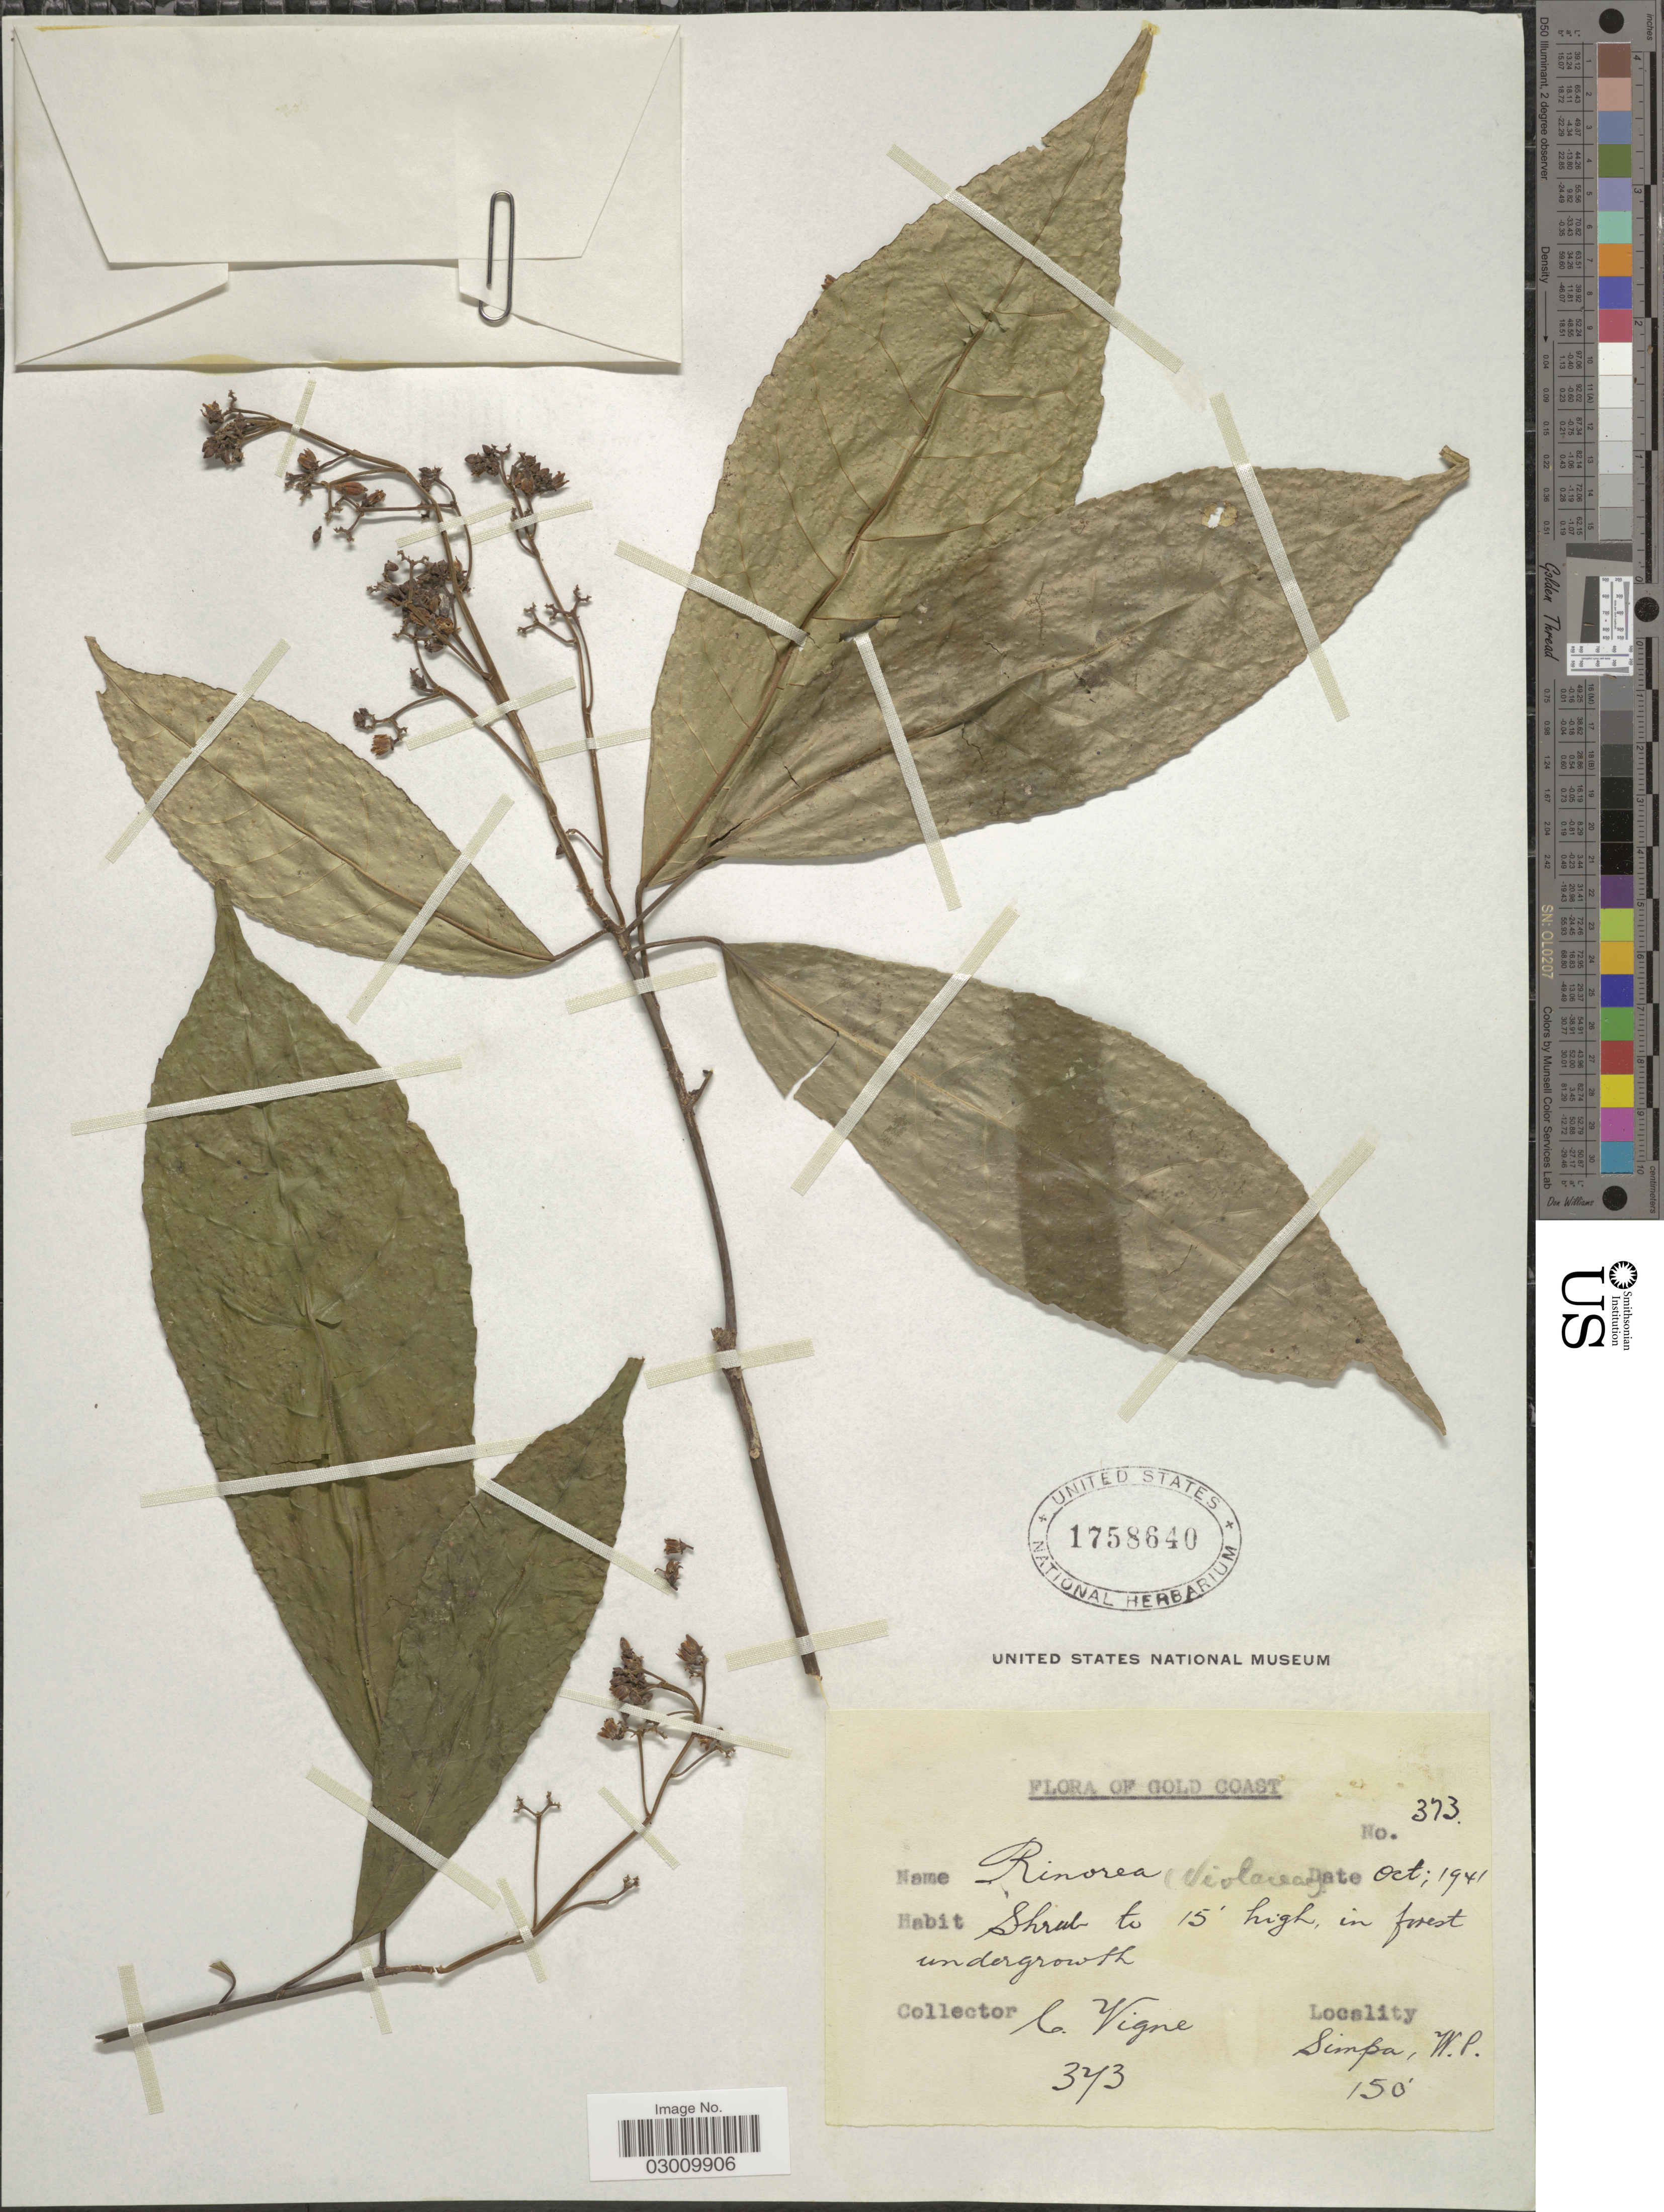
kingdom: Plantae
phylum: Tracheophyta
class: Magnoliopsida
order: Malpighiales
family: Violaceae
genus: Rinorea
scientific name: Rinorea sp.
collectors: C. Vigne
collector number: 373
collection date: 1941-10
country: Ghana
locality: Gold Coast. Simpa, W.P.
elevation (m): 46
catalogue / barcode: US 1758640